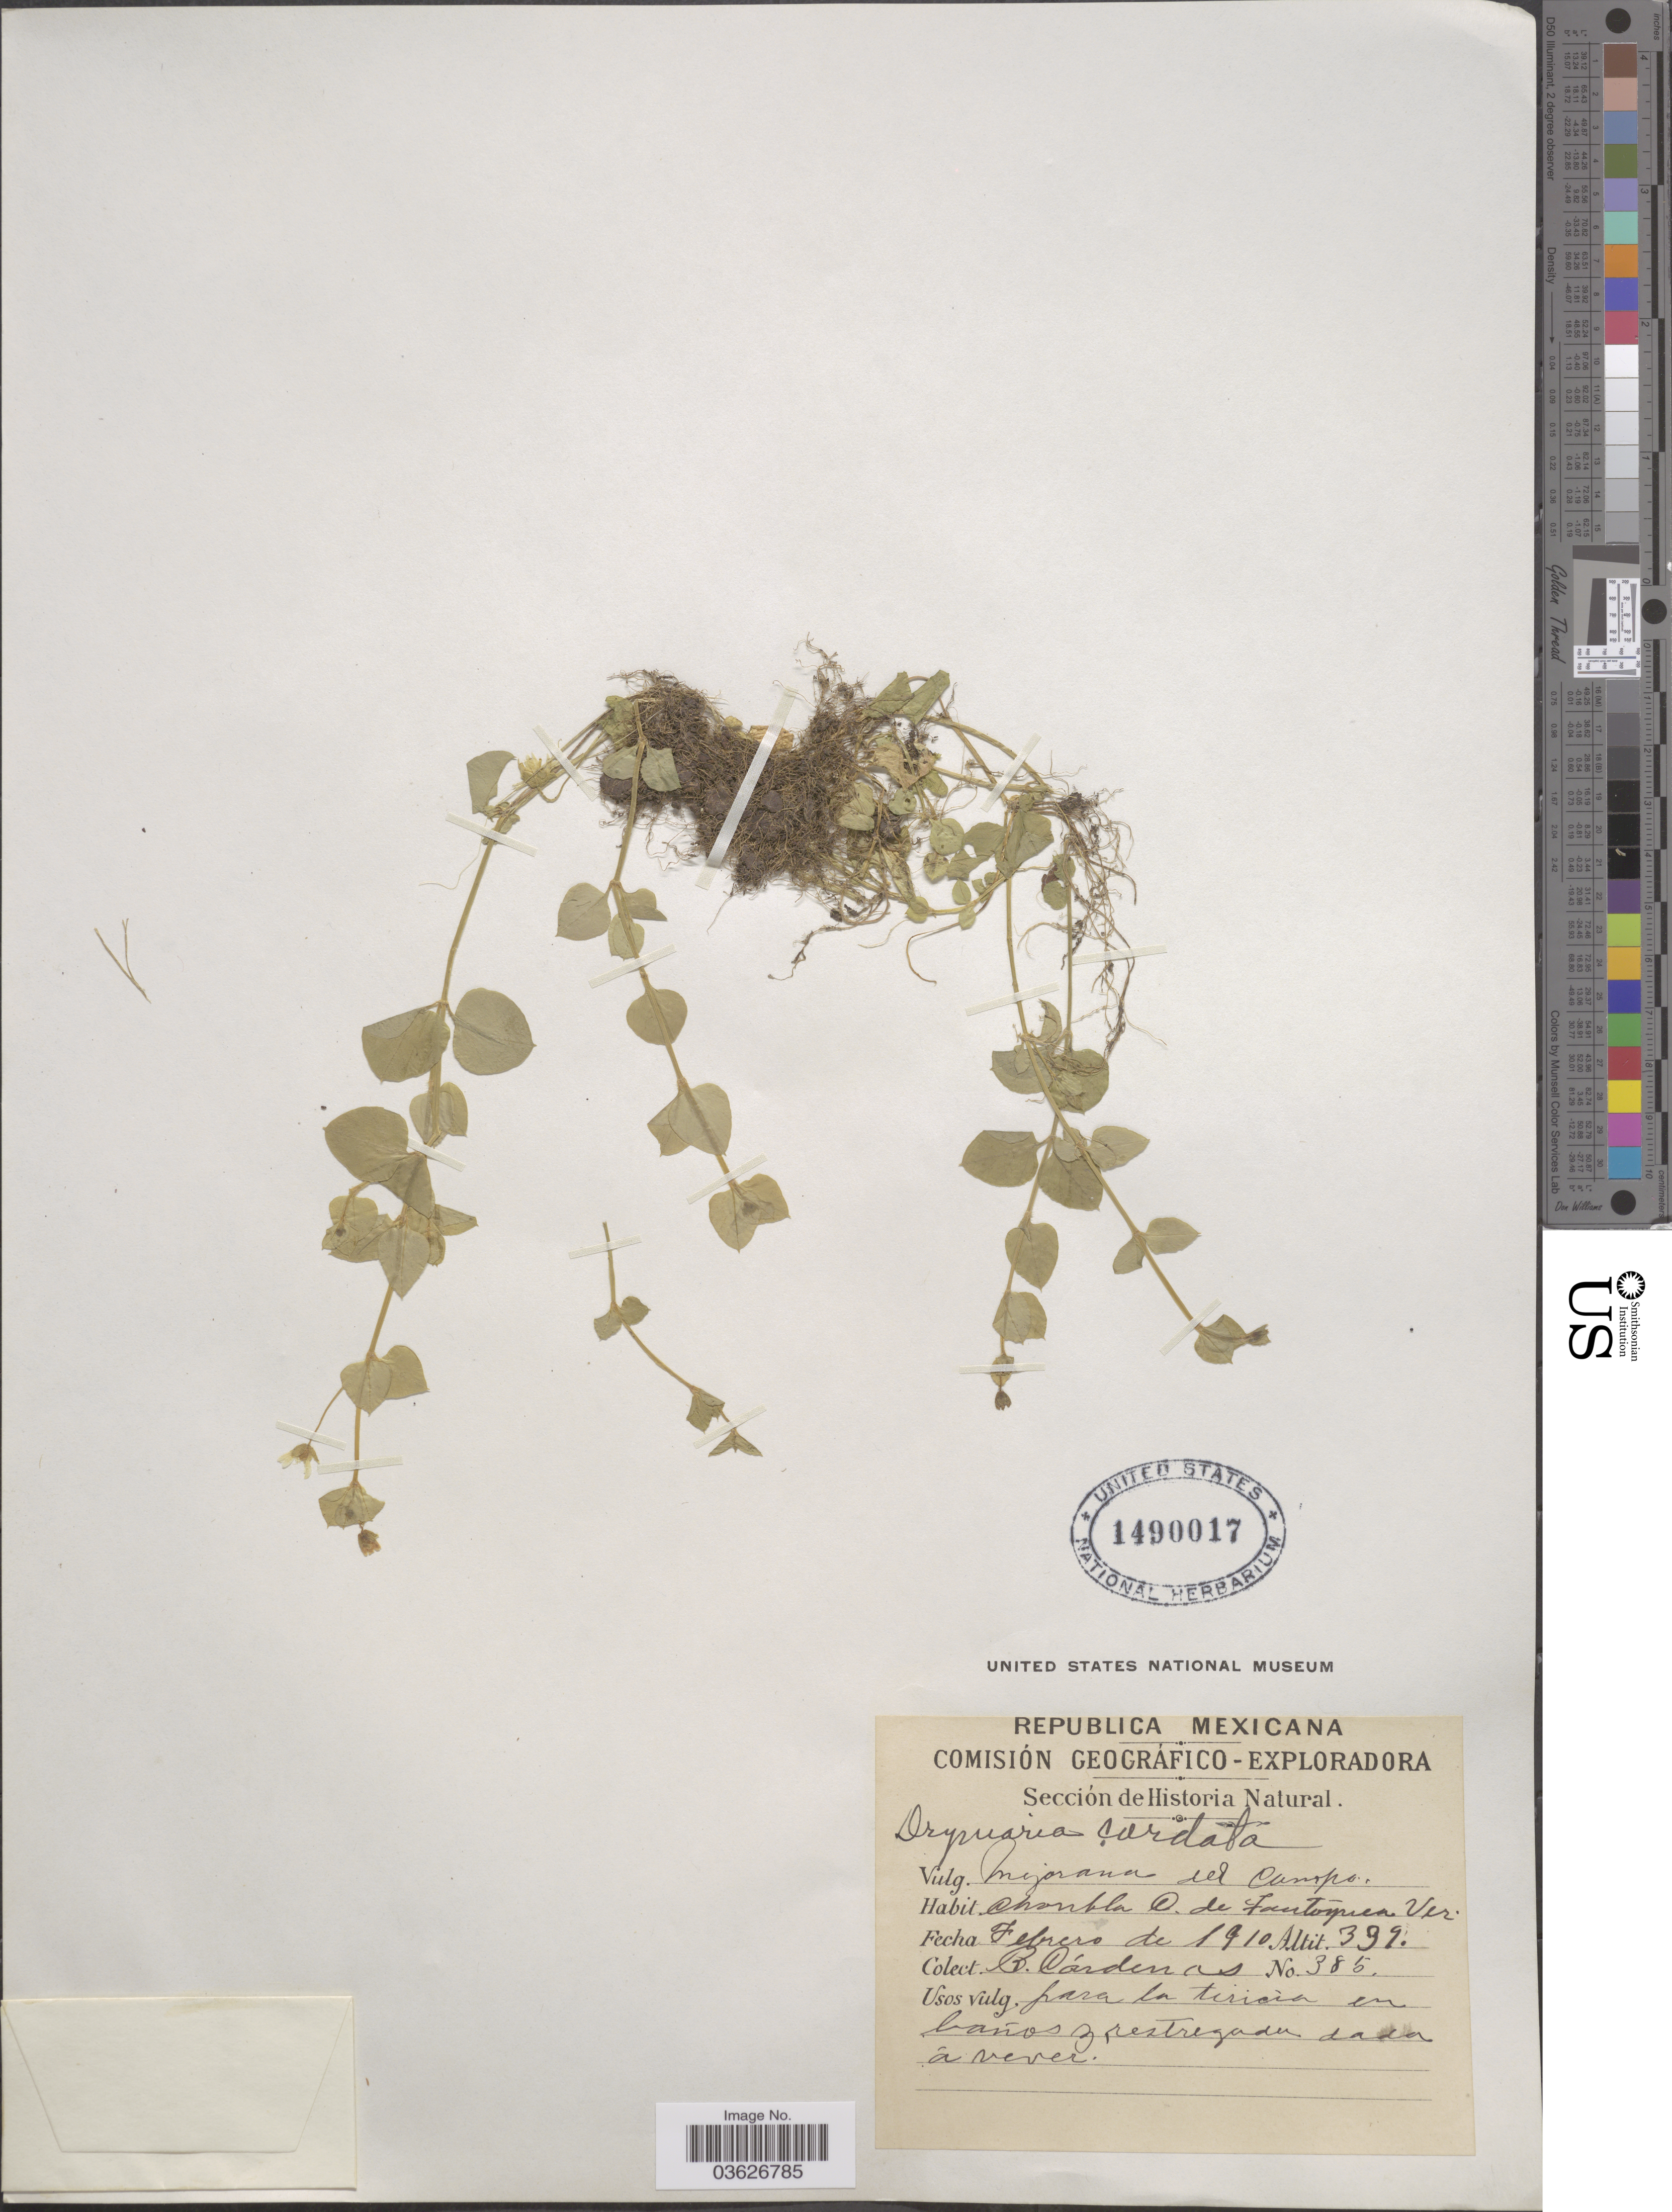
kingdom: Plantae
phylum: Tracheophyta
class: Magnoliopsida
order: Caryophyllales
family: Caryophyllaceae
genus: Drymaria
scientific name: Drymaria sp.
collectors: C. Cardenas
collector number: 385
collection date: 1910-02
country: Mexico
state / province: Veracruz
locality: Chontla C. de Tantoyuca Ver.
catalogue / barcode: US 1490017